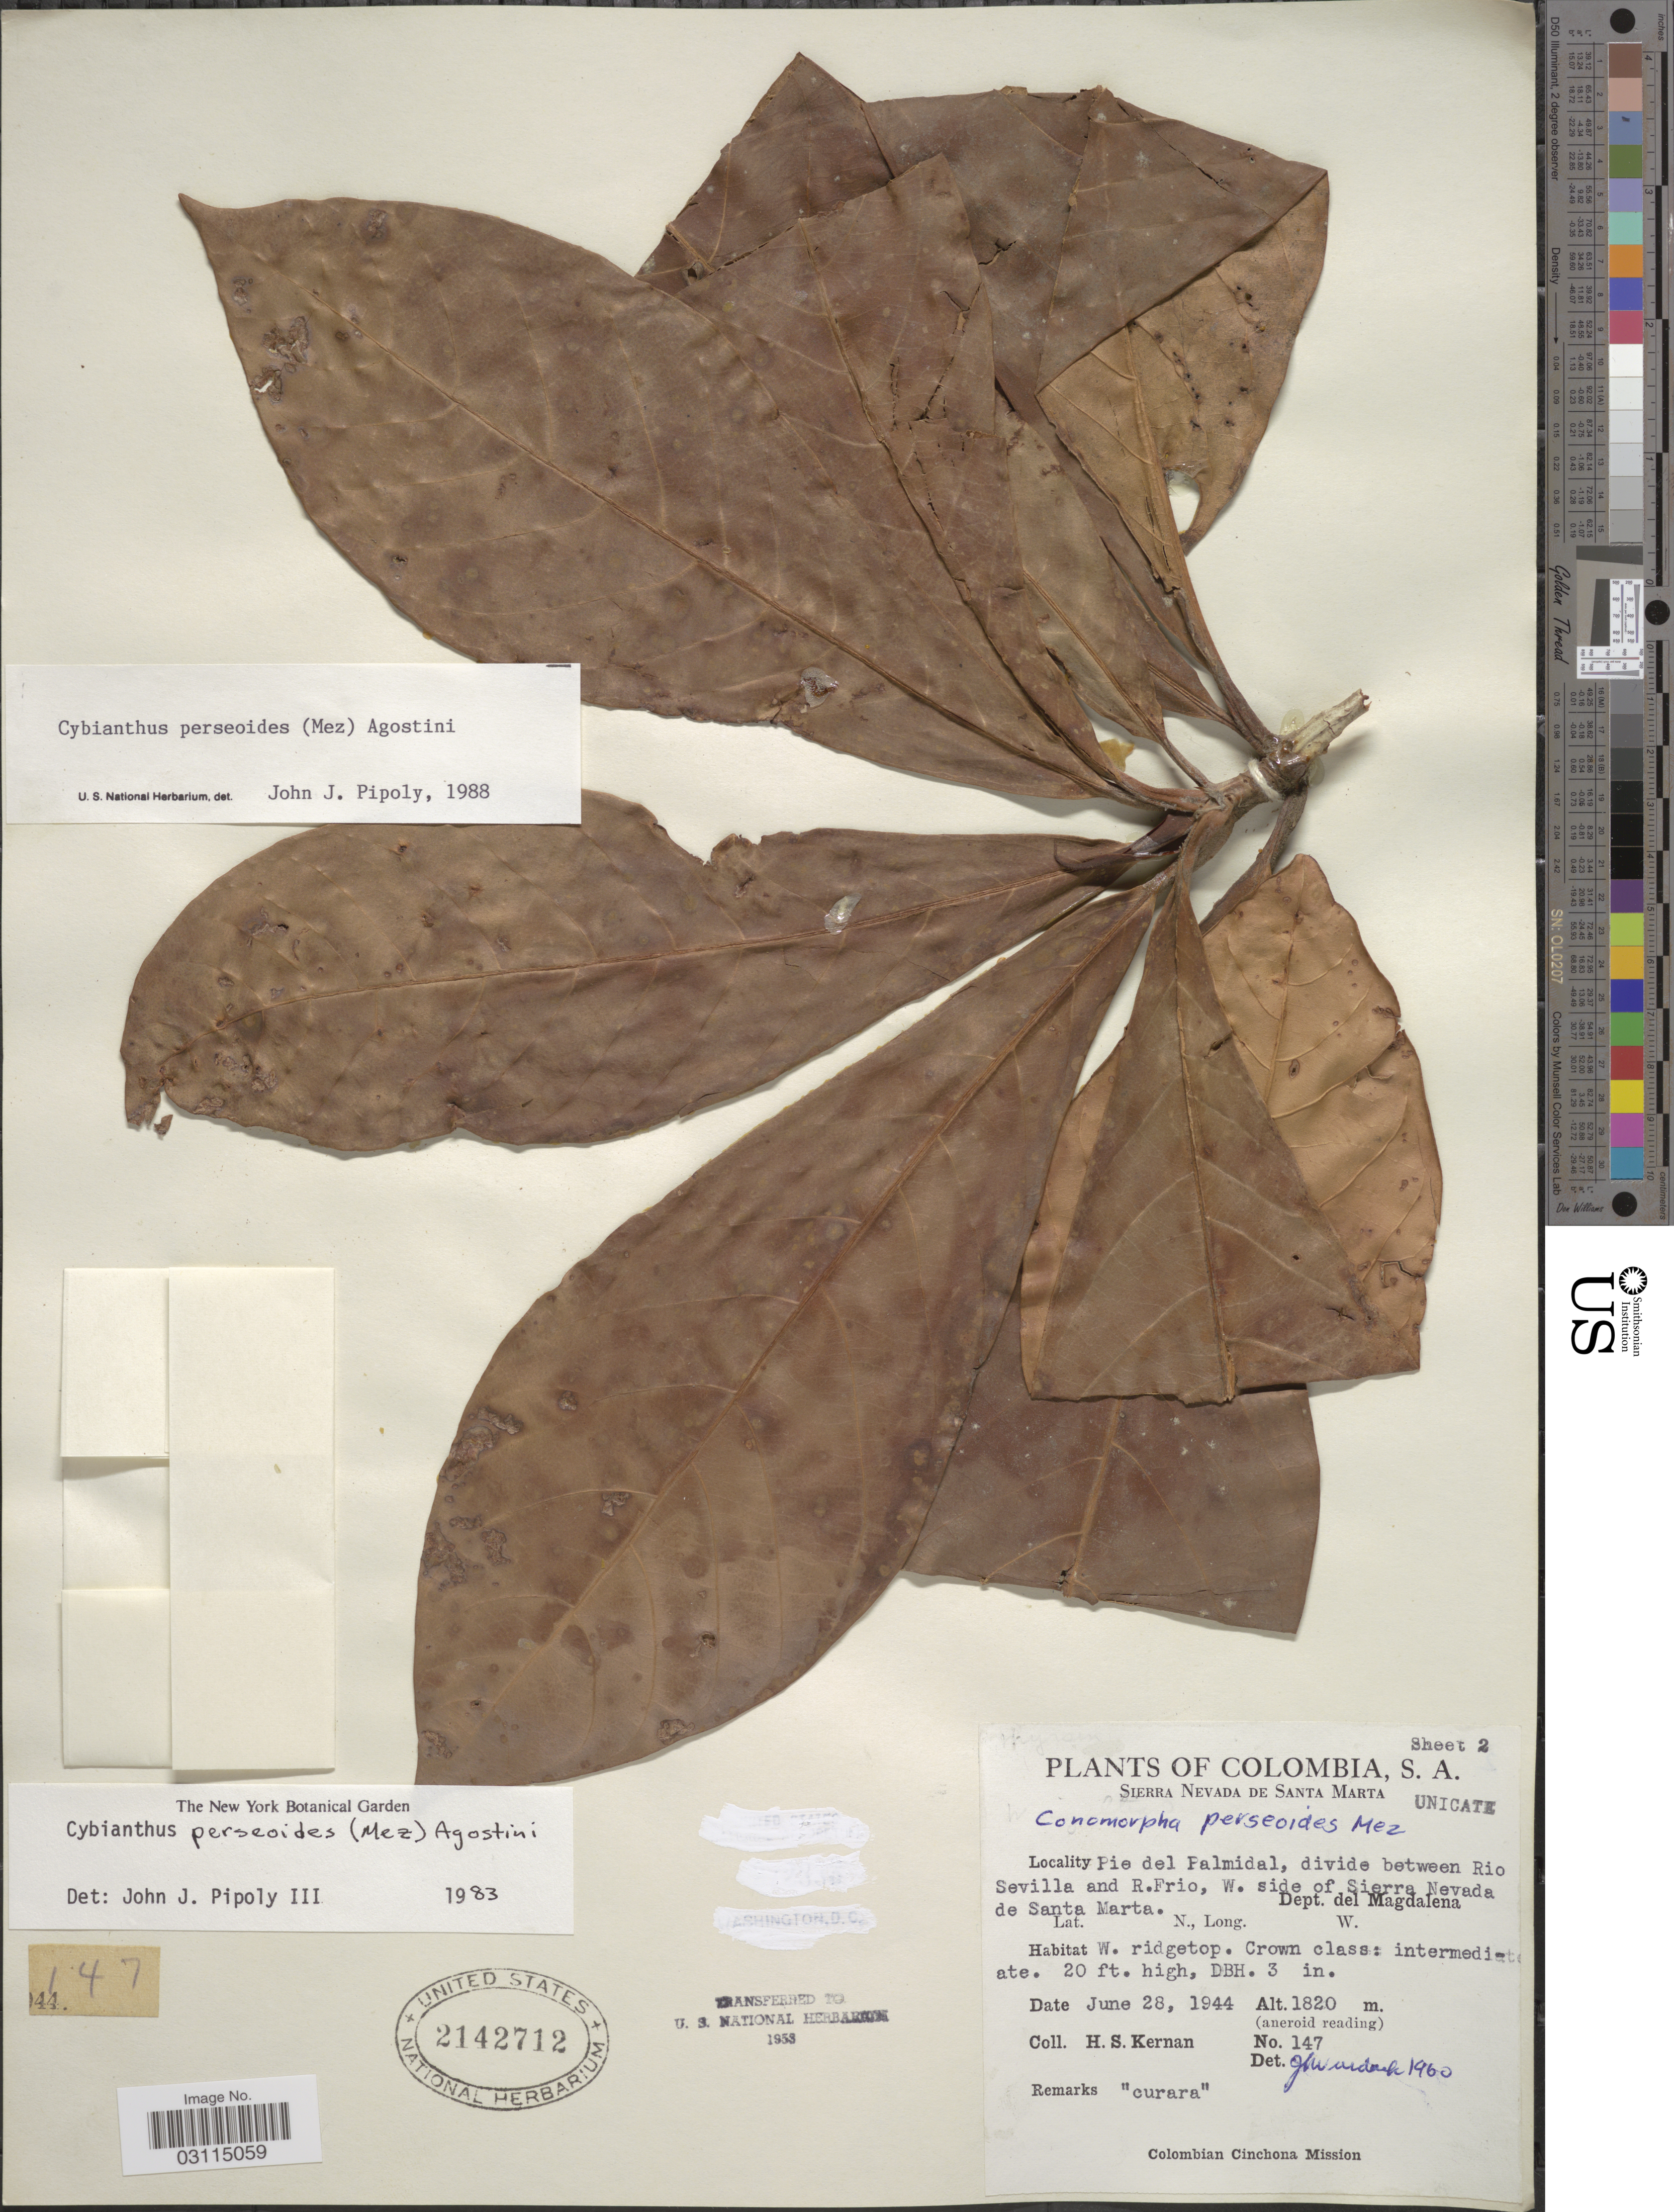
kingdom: Plantae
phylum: Tracheophyta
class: Magnoliopsida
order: Ericales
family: Primulaceae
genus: Cybianthus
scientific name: Cybianthus perseoides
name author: (Mez) G. Agostini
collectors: H. Kernan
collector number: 147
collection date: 1944-06-28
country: Colombia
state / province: Magdalena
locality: Sierra Nevada De Santa Marta, Pie del Palmidal, divide between Rio Sevilla and R. Frio, W. side of Sierra Nevada de Santa Marta, Dept. del Magdalena, W. ridgetop.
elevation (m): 1820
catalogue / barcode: US 2142712